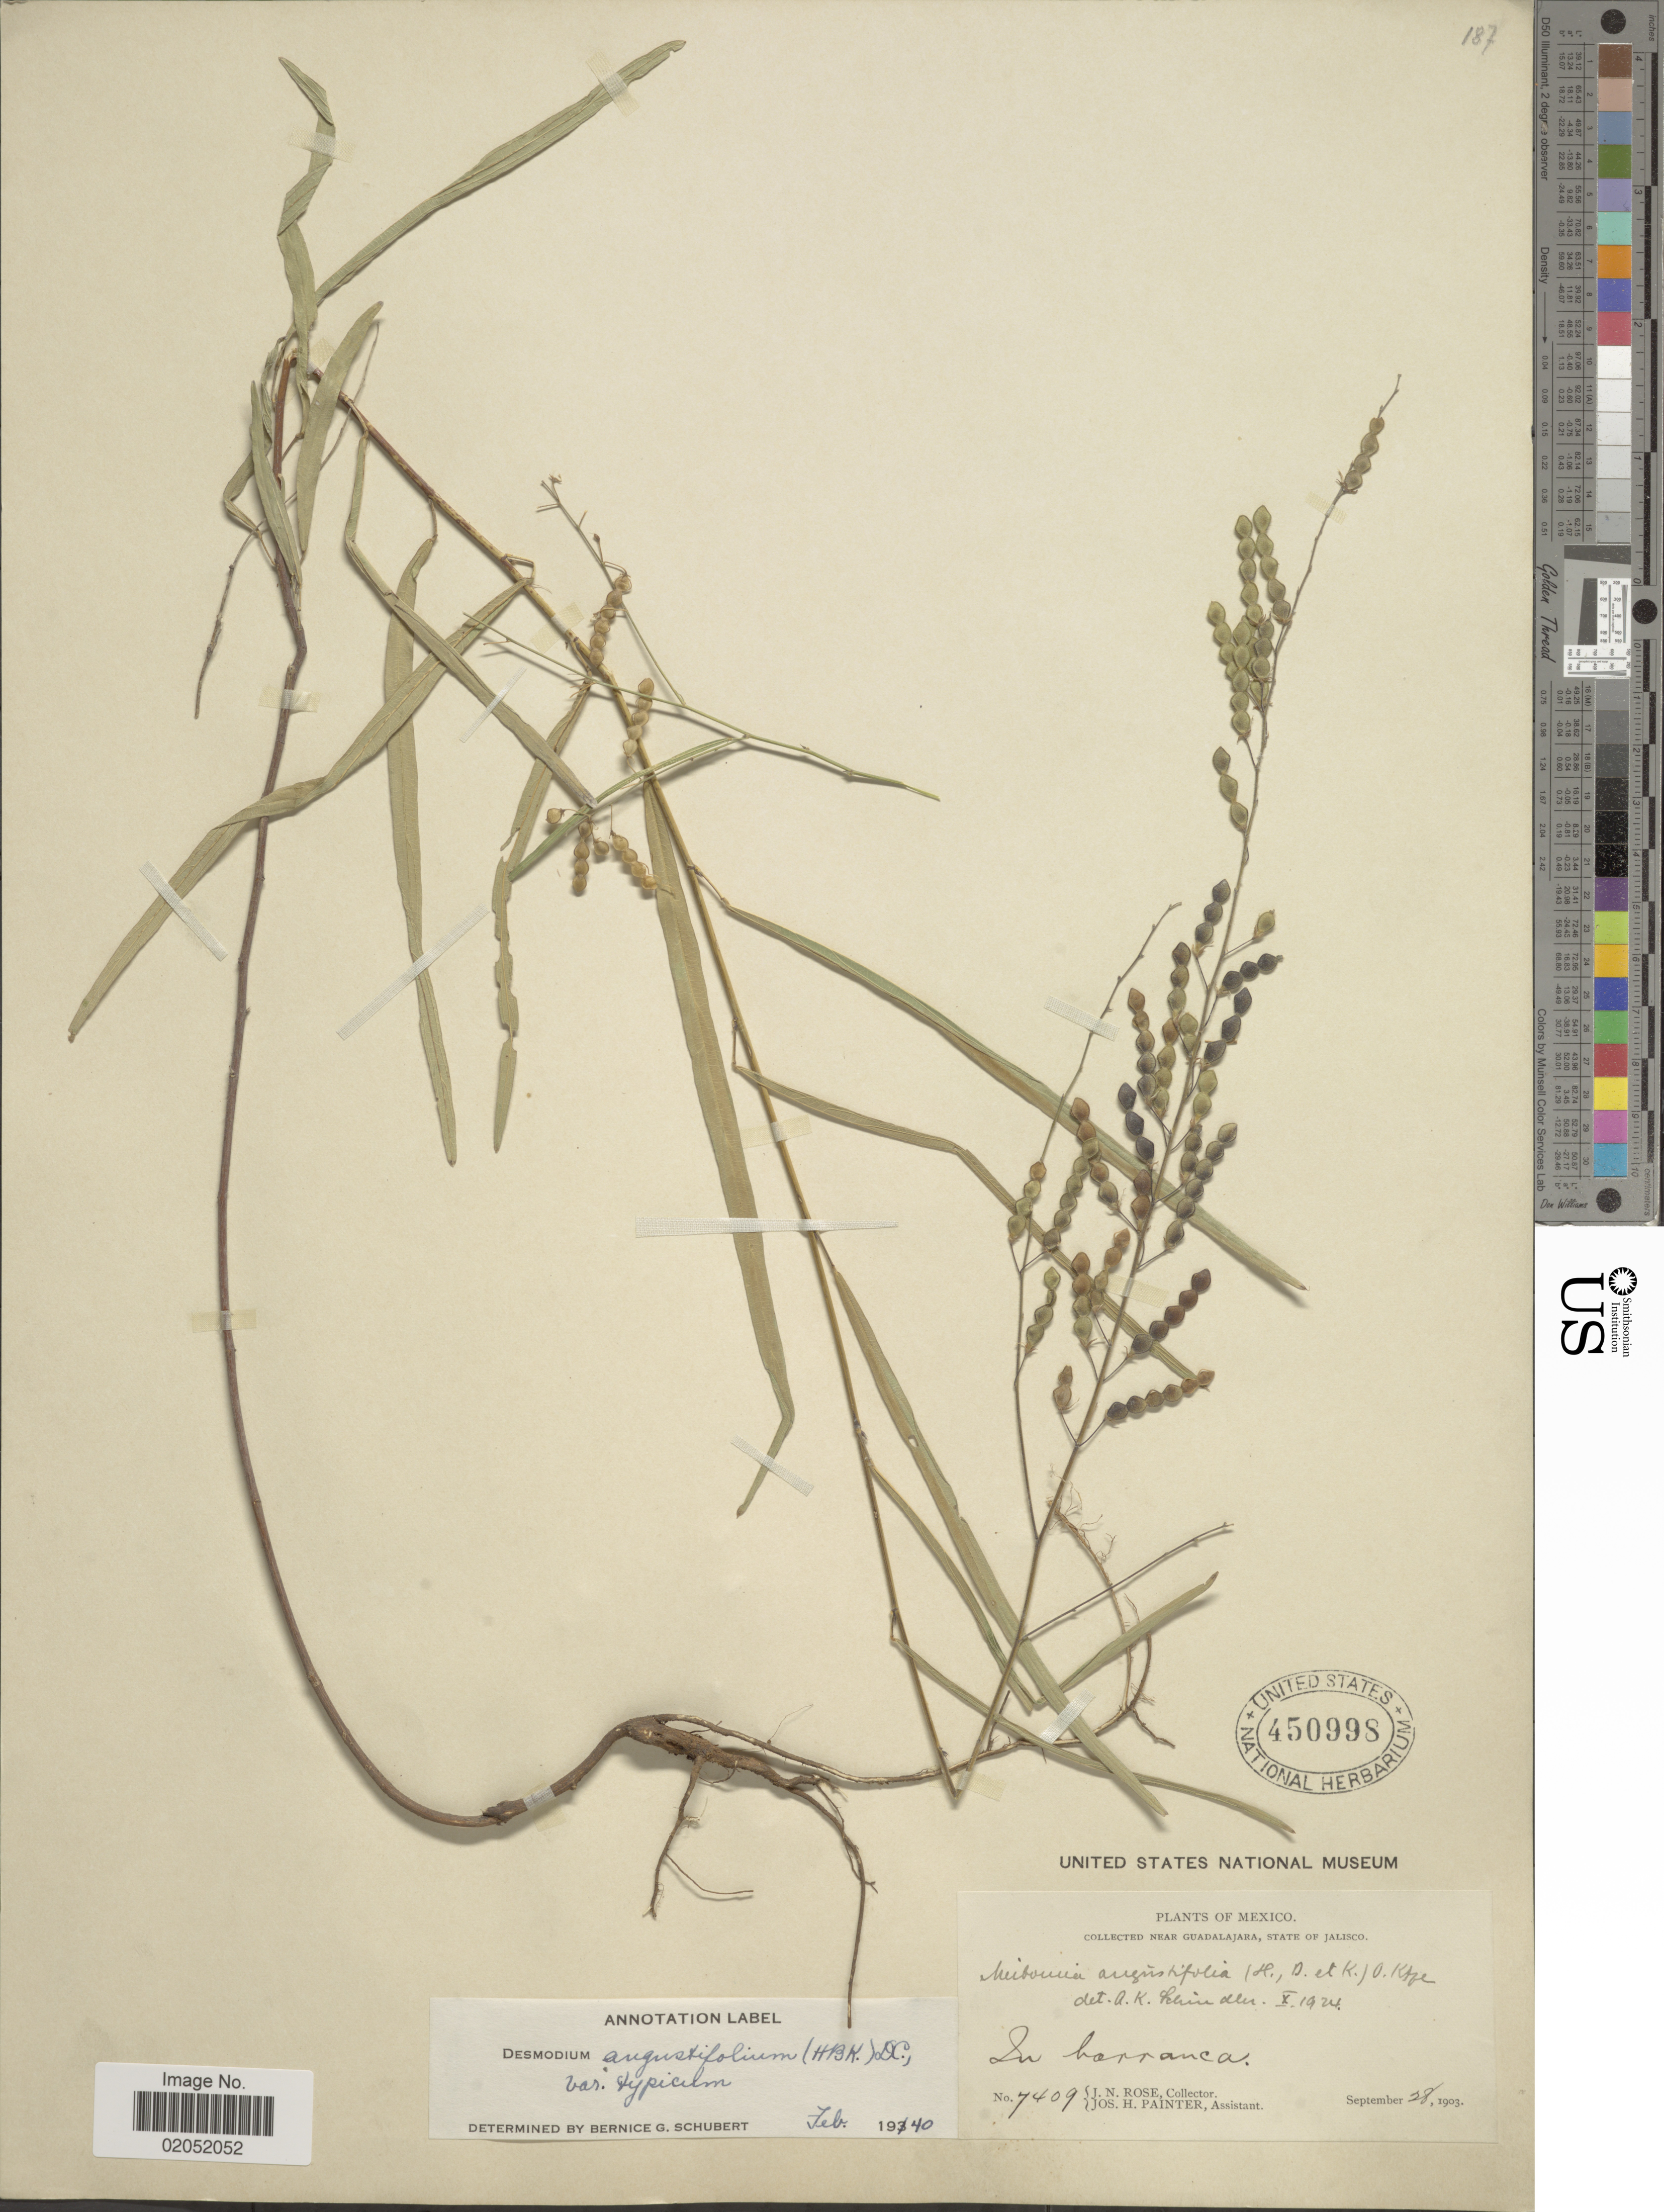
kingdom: Plantae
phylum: Tracheophyta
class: Magnoliopsida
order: Fabales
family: Fabaceae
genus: Desmodium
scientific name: Desmodium angustifolium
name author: (Kunth) DC.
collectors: J. N. Rose & J. H. Painter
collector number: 7409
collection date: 1903-09-28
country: Mexico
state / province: Jalisco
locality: Near Guadalajara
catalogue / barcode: US 450998